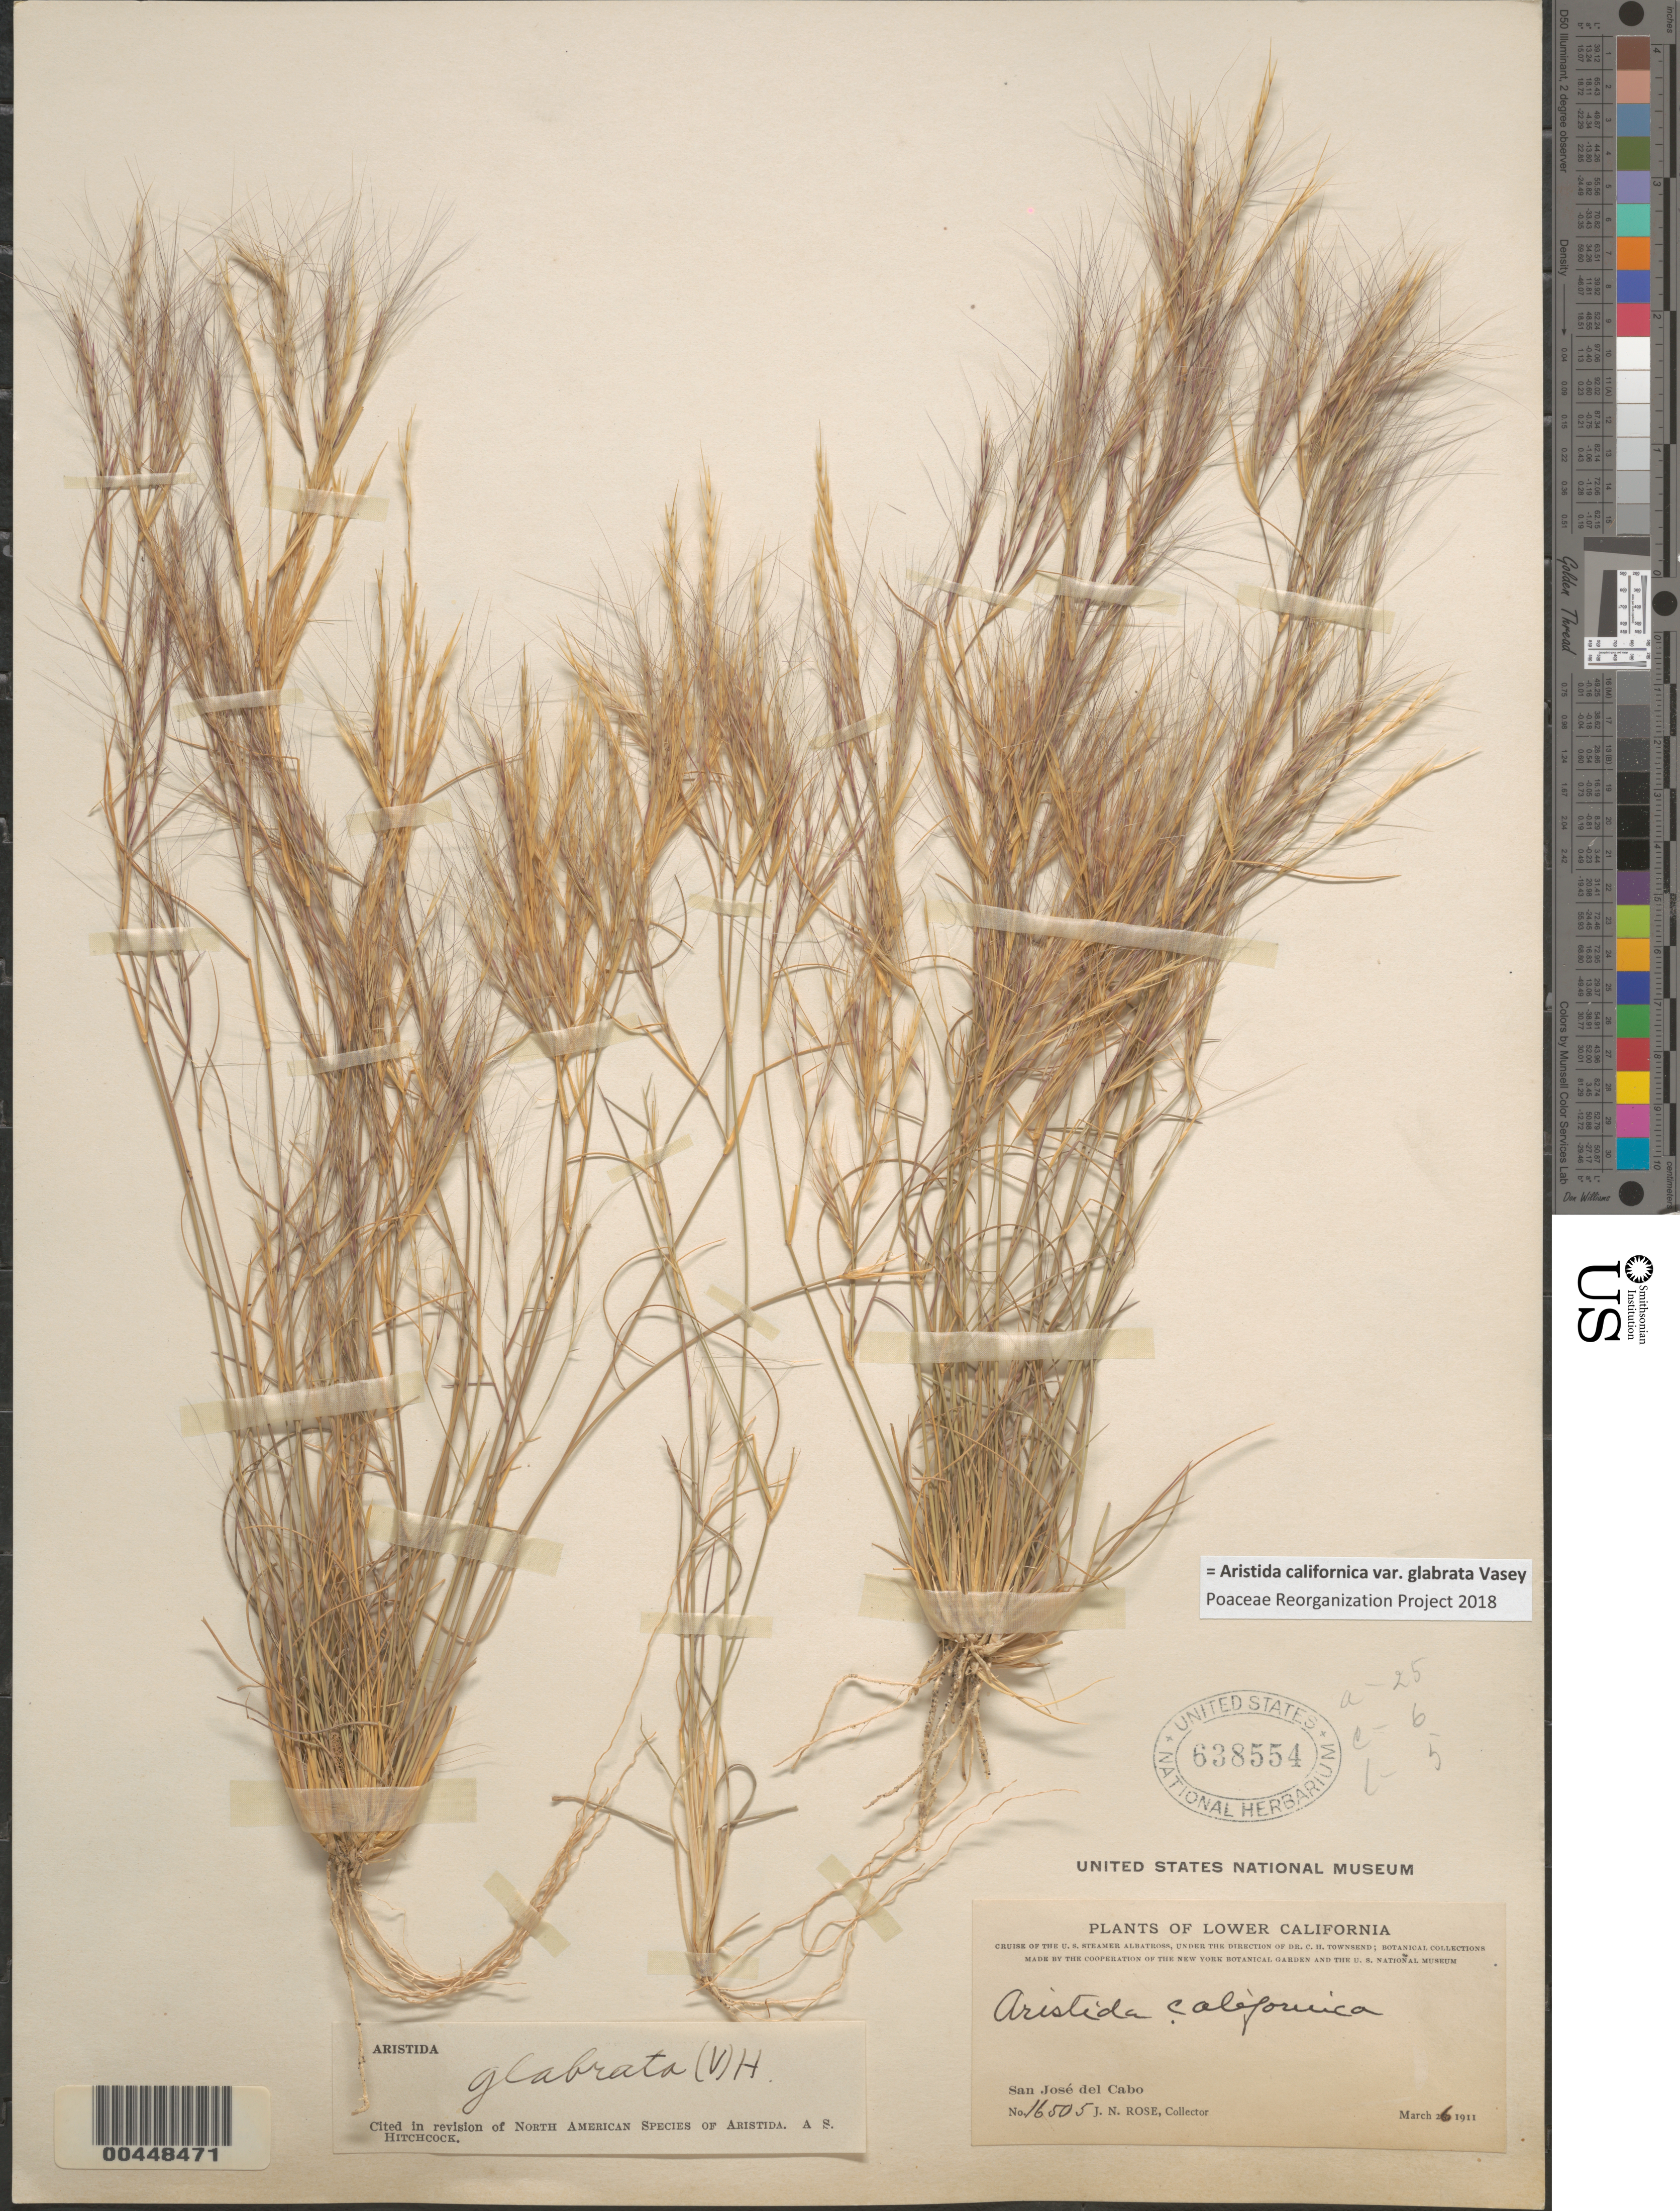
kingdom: Plantae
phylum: Tracheophyta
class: Liliopsida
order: Poales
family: Poaceae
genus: Aristida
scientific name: Aristida californica var. glabrata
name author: Vasey in Brandegee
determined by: Poaceae Reorganization Project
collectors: J. N. Rose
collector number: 16505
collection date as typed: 26 Mar 1911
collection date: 1911-03-26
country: Mexico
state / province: Baja California Sur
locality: San José del Cabo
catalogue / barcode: US 638554